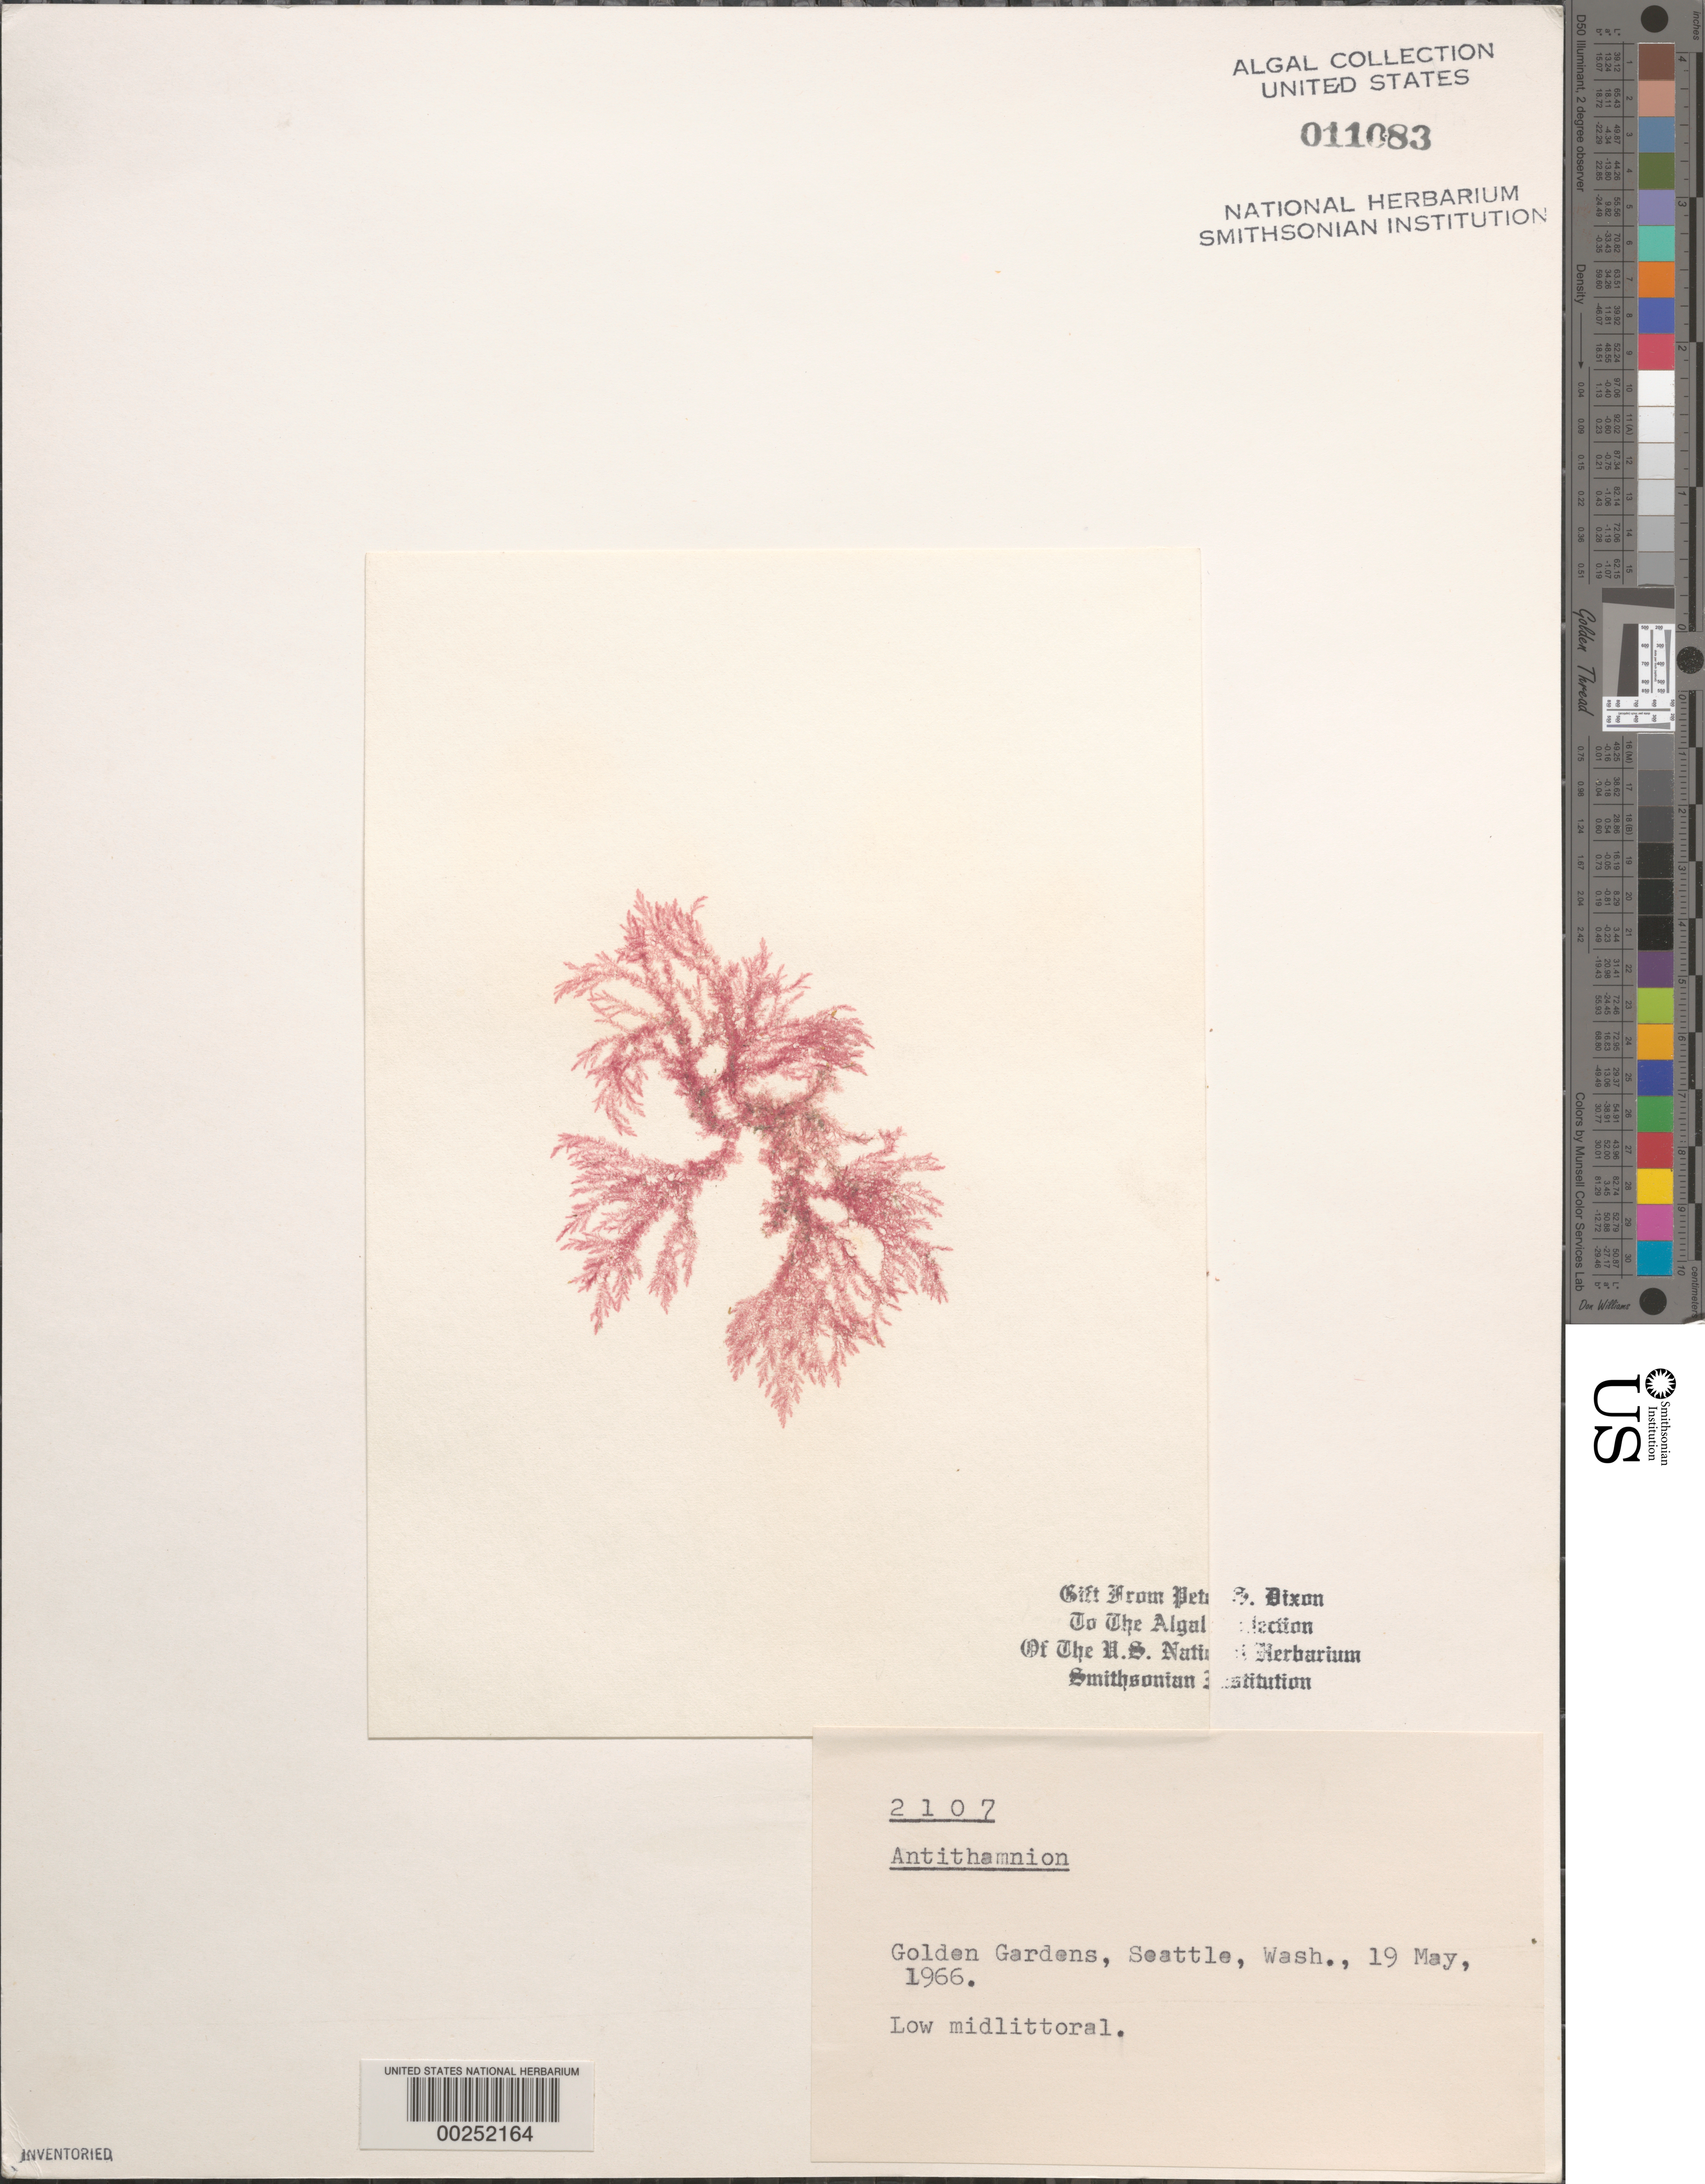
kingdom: Plantae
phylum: Rhodophyta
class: Florideophyceae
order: Ceramiales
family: Ceramiaceae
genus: Antithamnion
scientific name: Antithamnion sp.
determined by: Dixon, P. S.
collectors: P. S. Dixon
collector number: PSD 2107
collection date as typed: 19 May 1966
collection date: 1966-05-19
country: United States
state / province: Washington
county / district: King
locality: Golden Gardens, Seattle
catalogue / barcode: US 11083